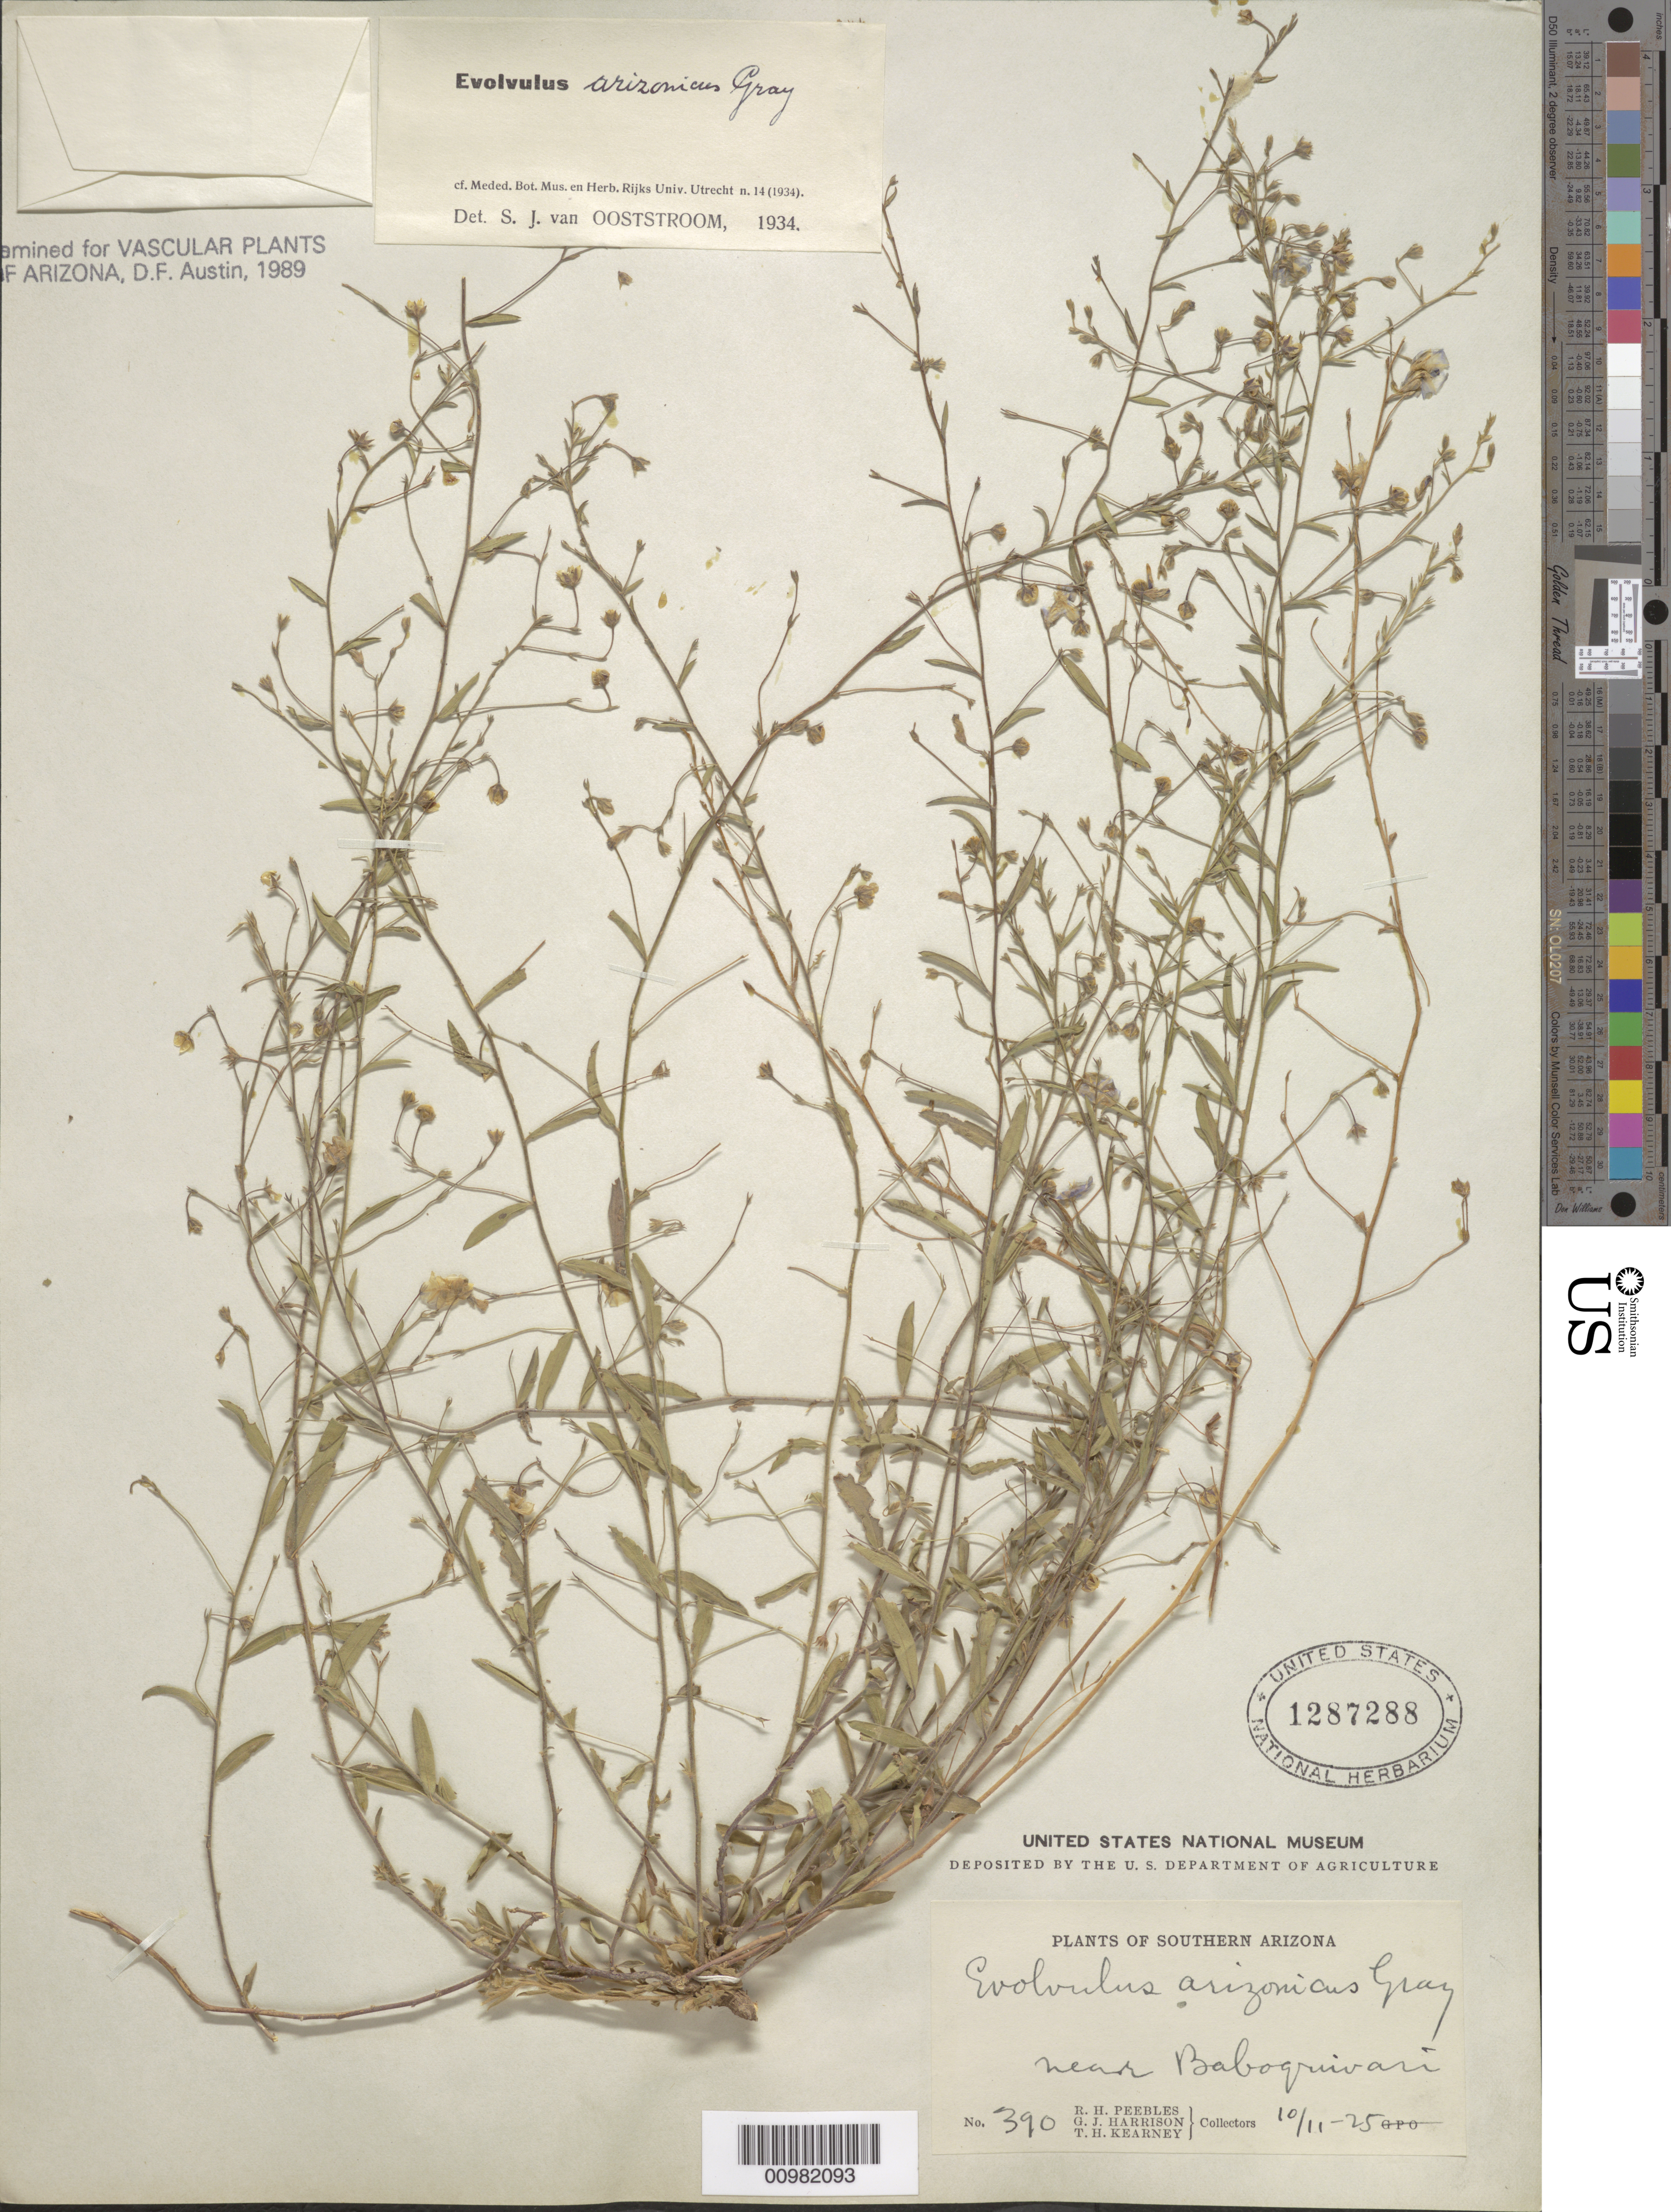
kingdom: Plantae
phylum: Tracheophyta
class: Magnoliopsida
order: Solanales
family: Convolvulaceae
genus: Evolvulus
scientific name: Evolvulus arizonicus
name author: A. Gray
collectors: R. H. Peebles & G. J. Harrison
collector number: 390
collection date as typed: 11 Oct 1925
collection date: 1925-10-11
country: United States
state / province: Arizona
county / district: Pima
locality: near Baboquivari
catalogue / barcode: US 1287288